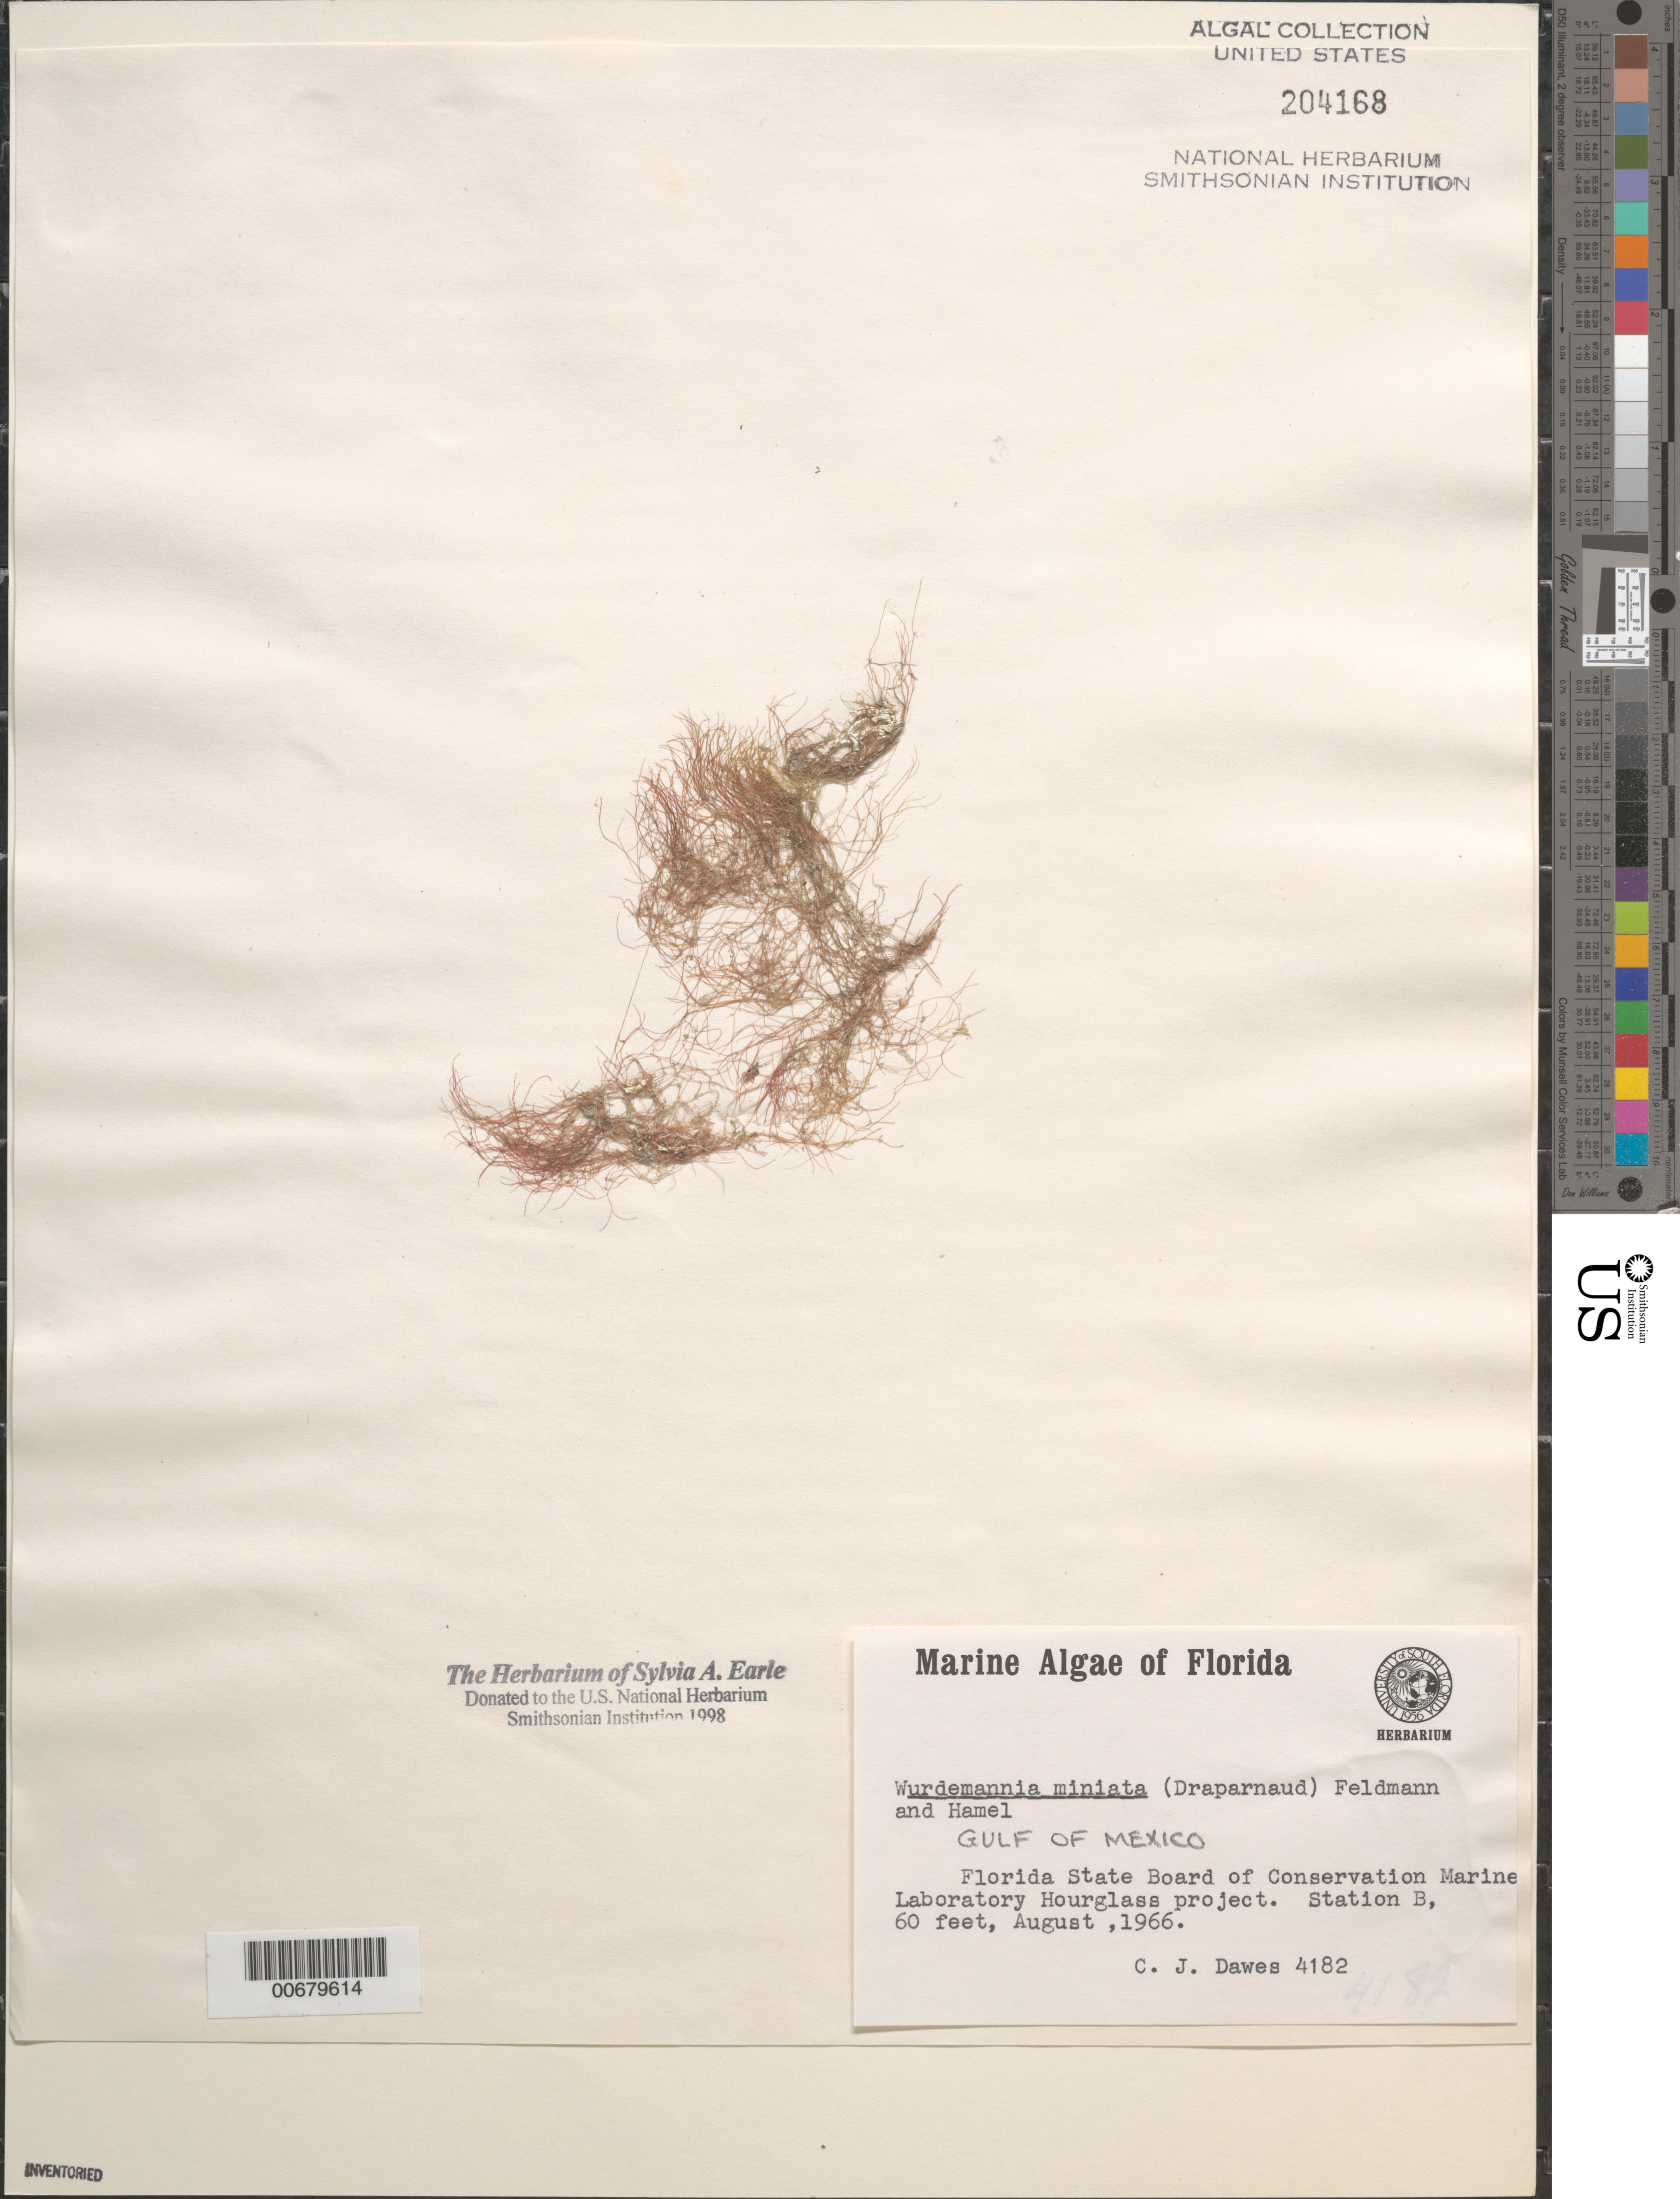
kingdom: Plantae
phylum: Rhodophyta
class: Florideophyceae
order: Gigartinales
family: Solieriaceae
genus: Wurdemannia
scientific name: Wurdemannia miniata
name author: (Spreng.) Feldmann & G. Hamel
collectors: C. Dawes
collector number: CJD 4182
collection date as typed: Aug 1966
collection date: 1966-08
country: United States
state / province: Florida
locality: Gulf of Mexico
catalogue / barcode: US 204168